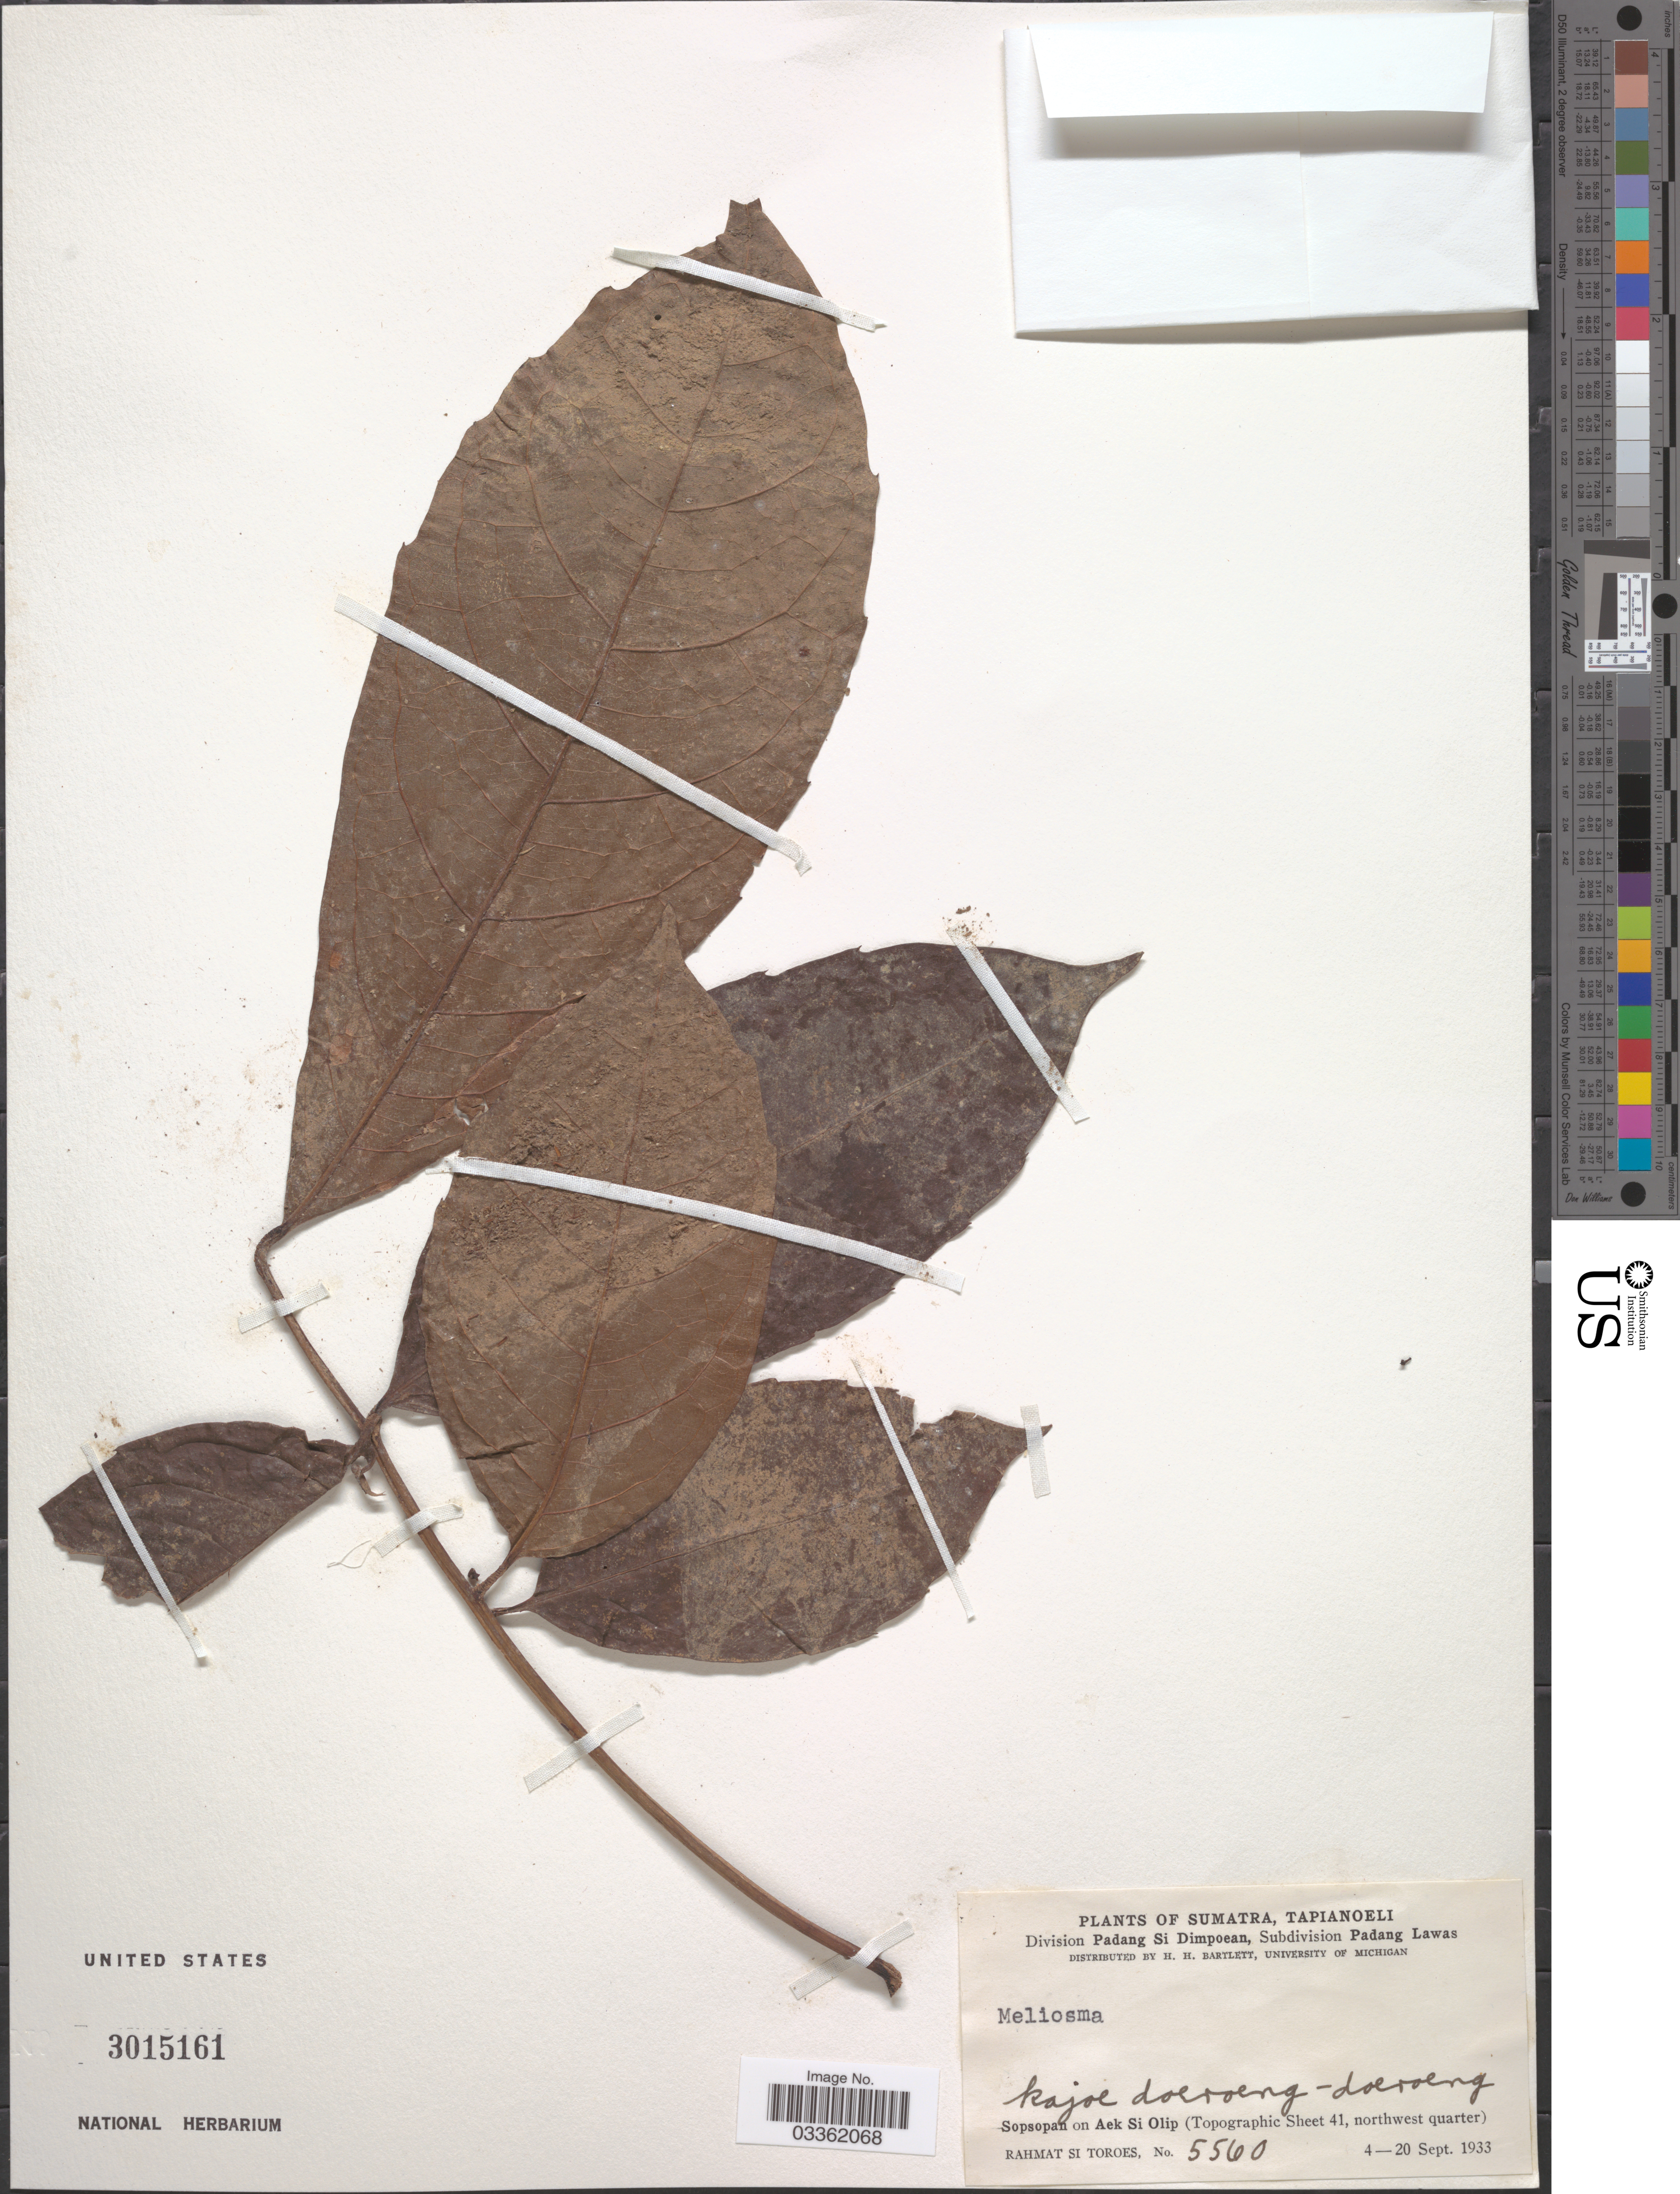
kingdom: Plantae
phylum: Tracheophyta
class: Magnoliopsida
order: Proteales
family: Sabiaceae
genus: Meliosma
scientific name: Meliosma sp.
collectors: Rahmat Si Boeea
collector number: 5560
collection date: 1933-09-04/1933-09-20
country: Indonesia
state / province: Sumatra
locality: Tapianoeli. Division Padang Si Dimpoean, Subdivision Padang Lawas. Sopsopan on Aek Si Olip (Topographic Sheet 41, northwest quarter).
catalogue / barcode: US 3015161